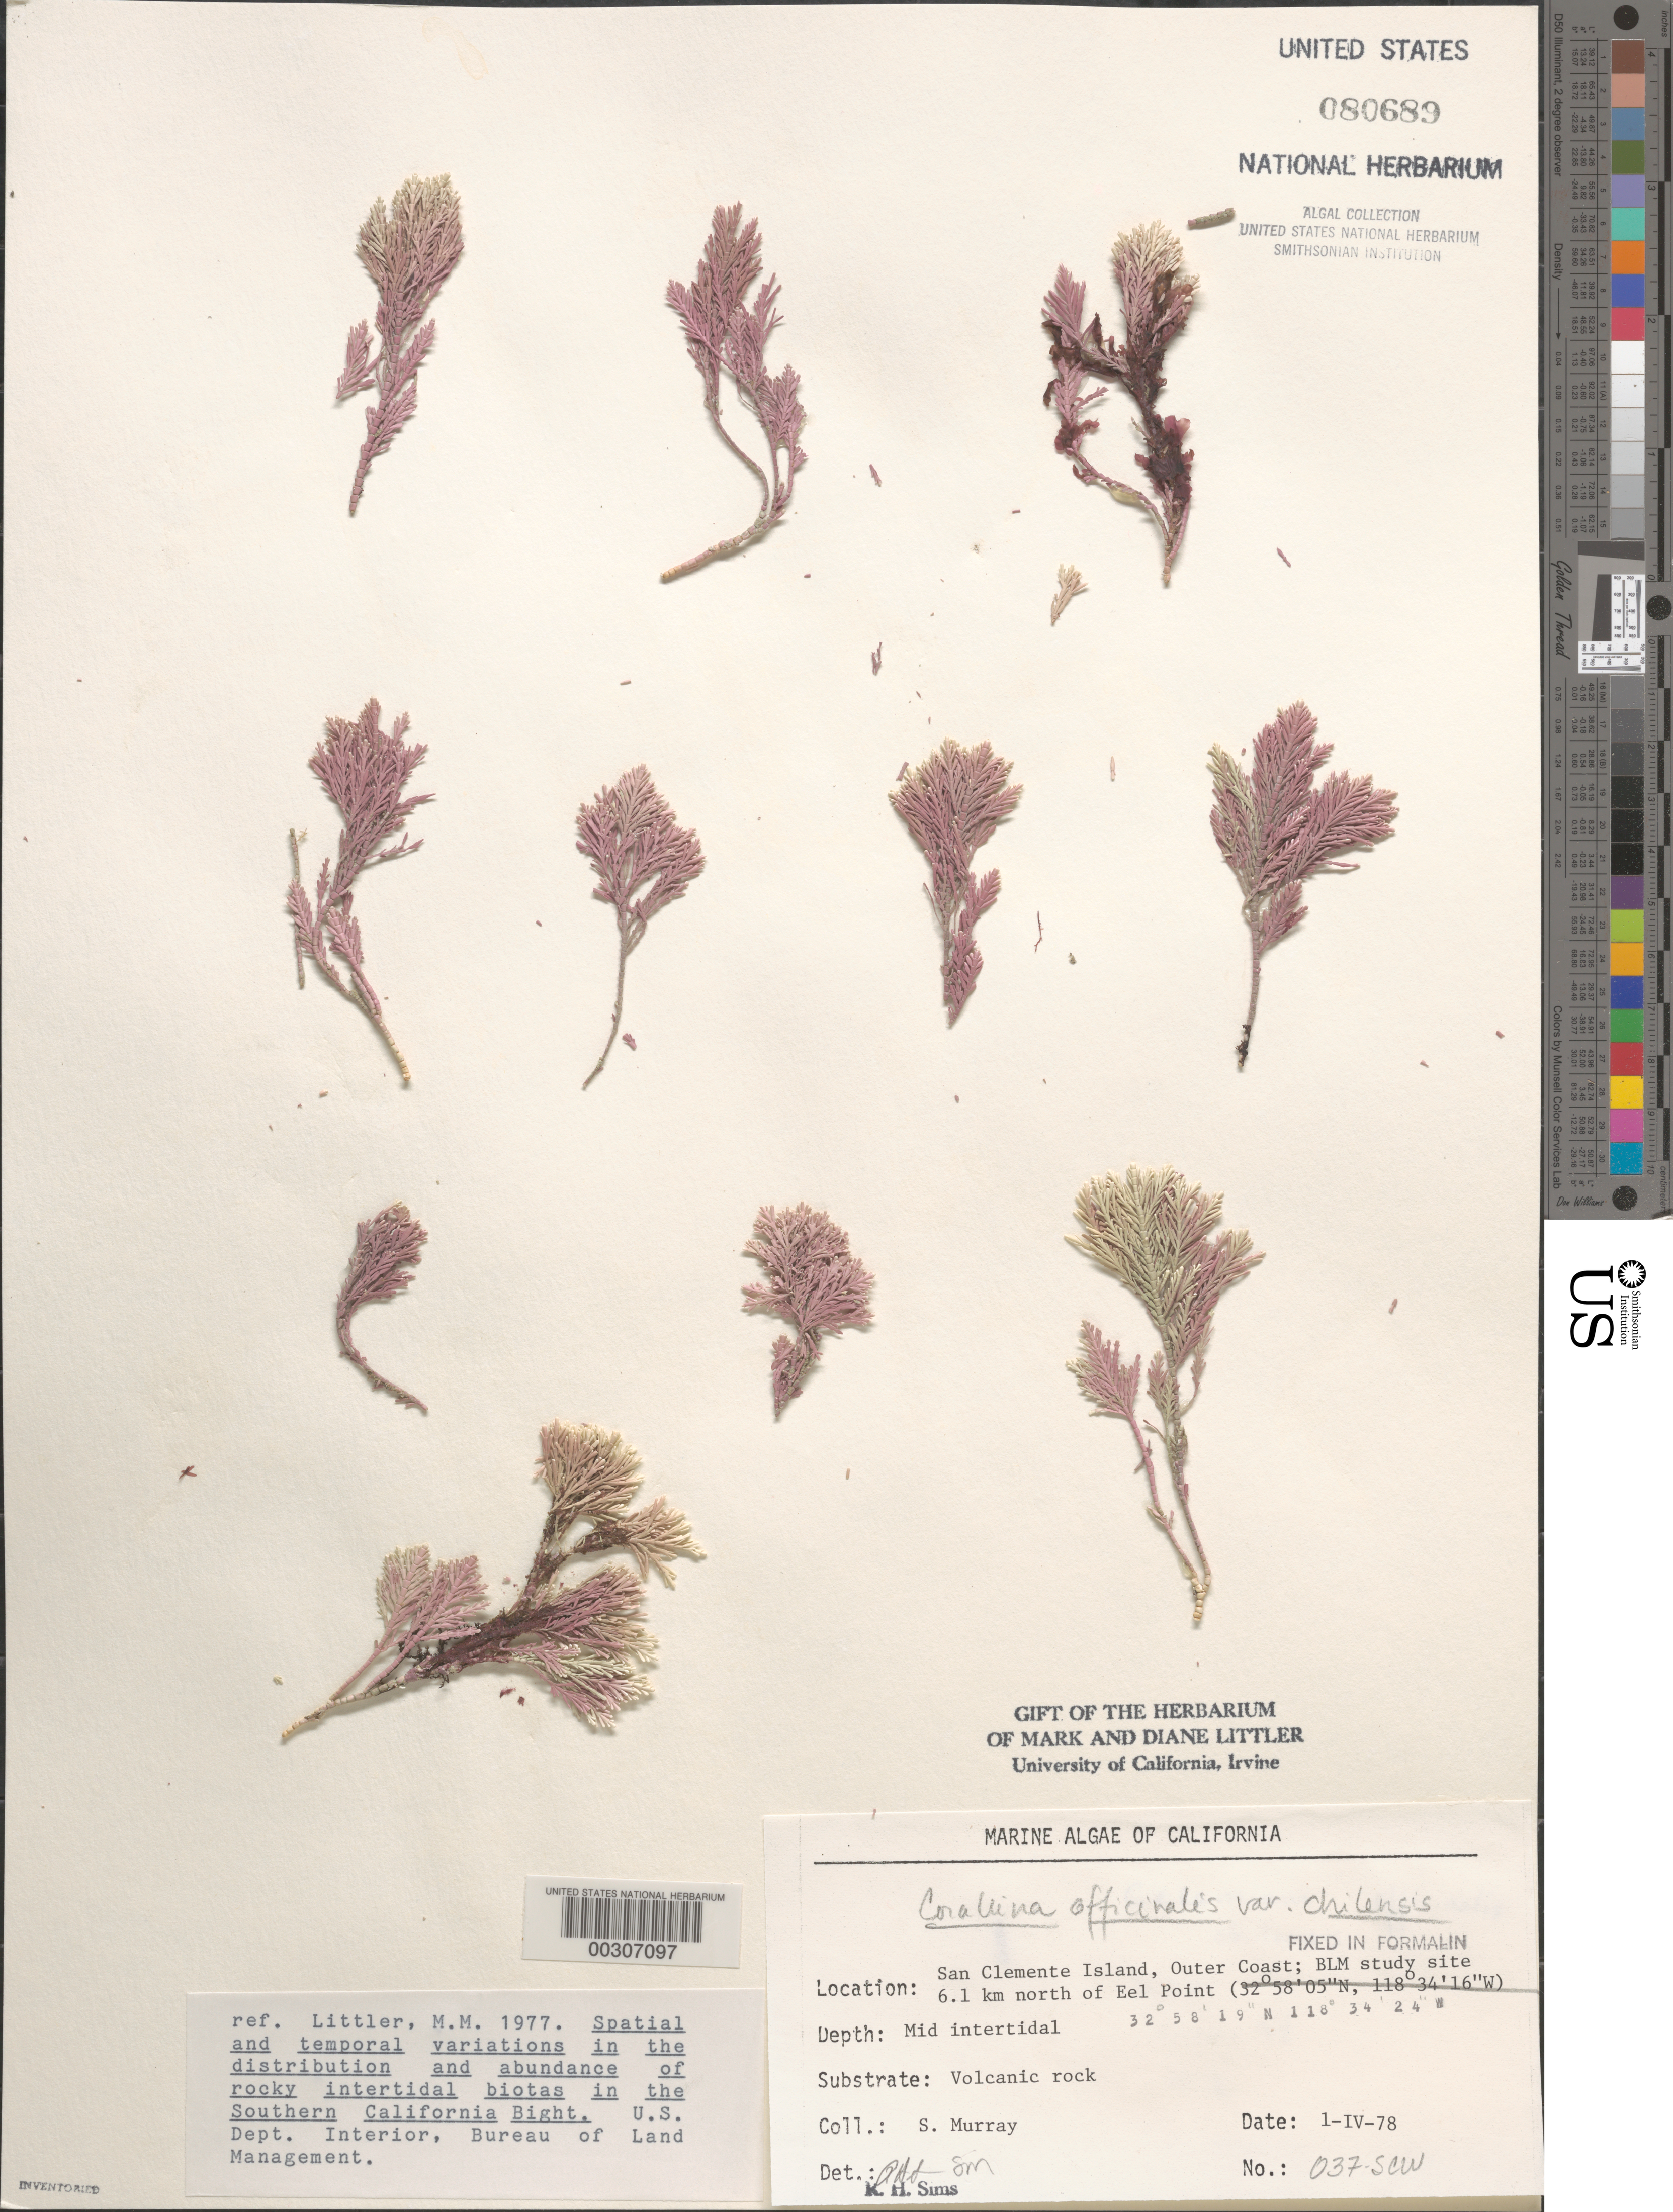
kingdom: Plantae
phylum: Rhodophyta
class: Florideophyceae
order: Corallinales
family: Corallinaceae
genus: Corallina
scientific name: Corallina officinalis var. chilensis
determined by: Sims, Robert H.; Murray, S. N.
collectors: S. N. Murray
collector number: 037-scw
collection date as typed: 01 Apr 1978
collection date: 1978-04-01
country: United States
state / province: California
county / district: Los Angeles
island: San Clemente Island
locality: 6.1 km north of Eel Point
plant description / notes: BLM-SOCALBIGHT Rocky Intertidal Survey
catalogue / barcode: US 80689